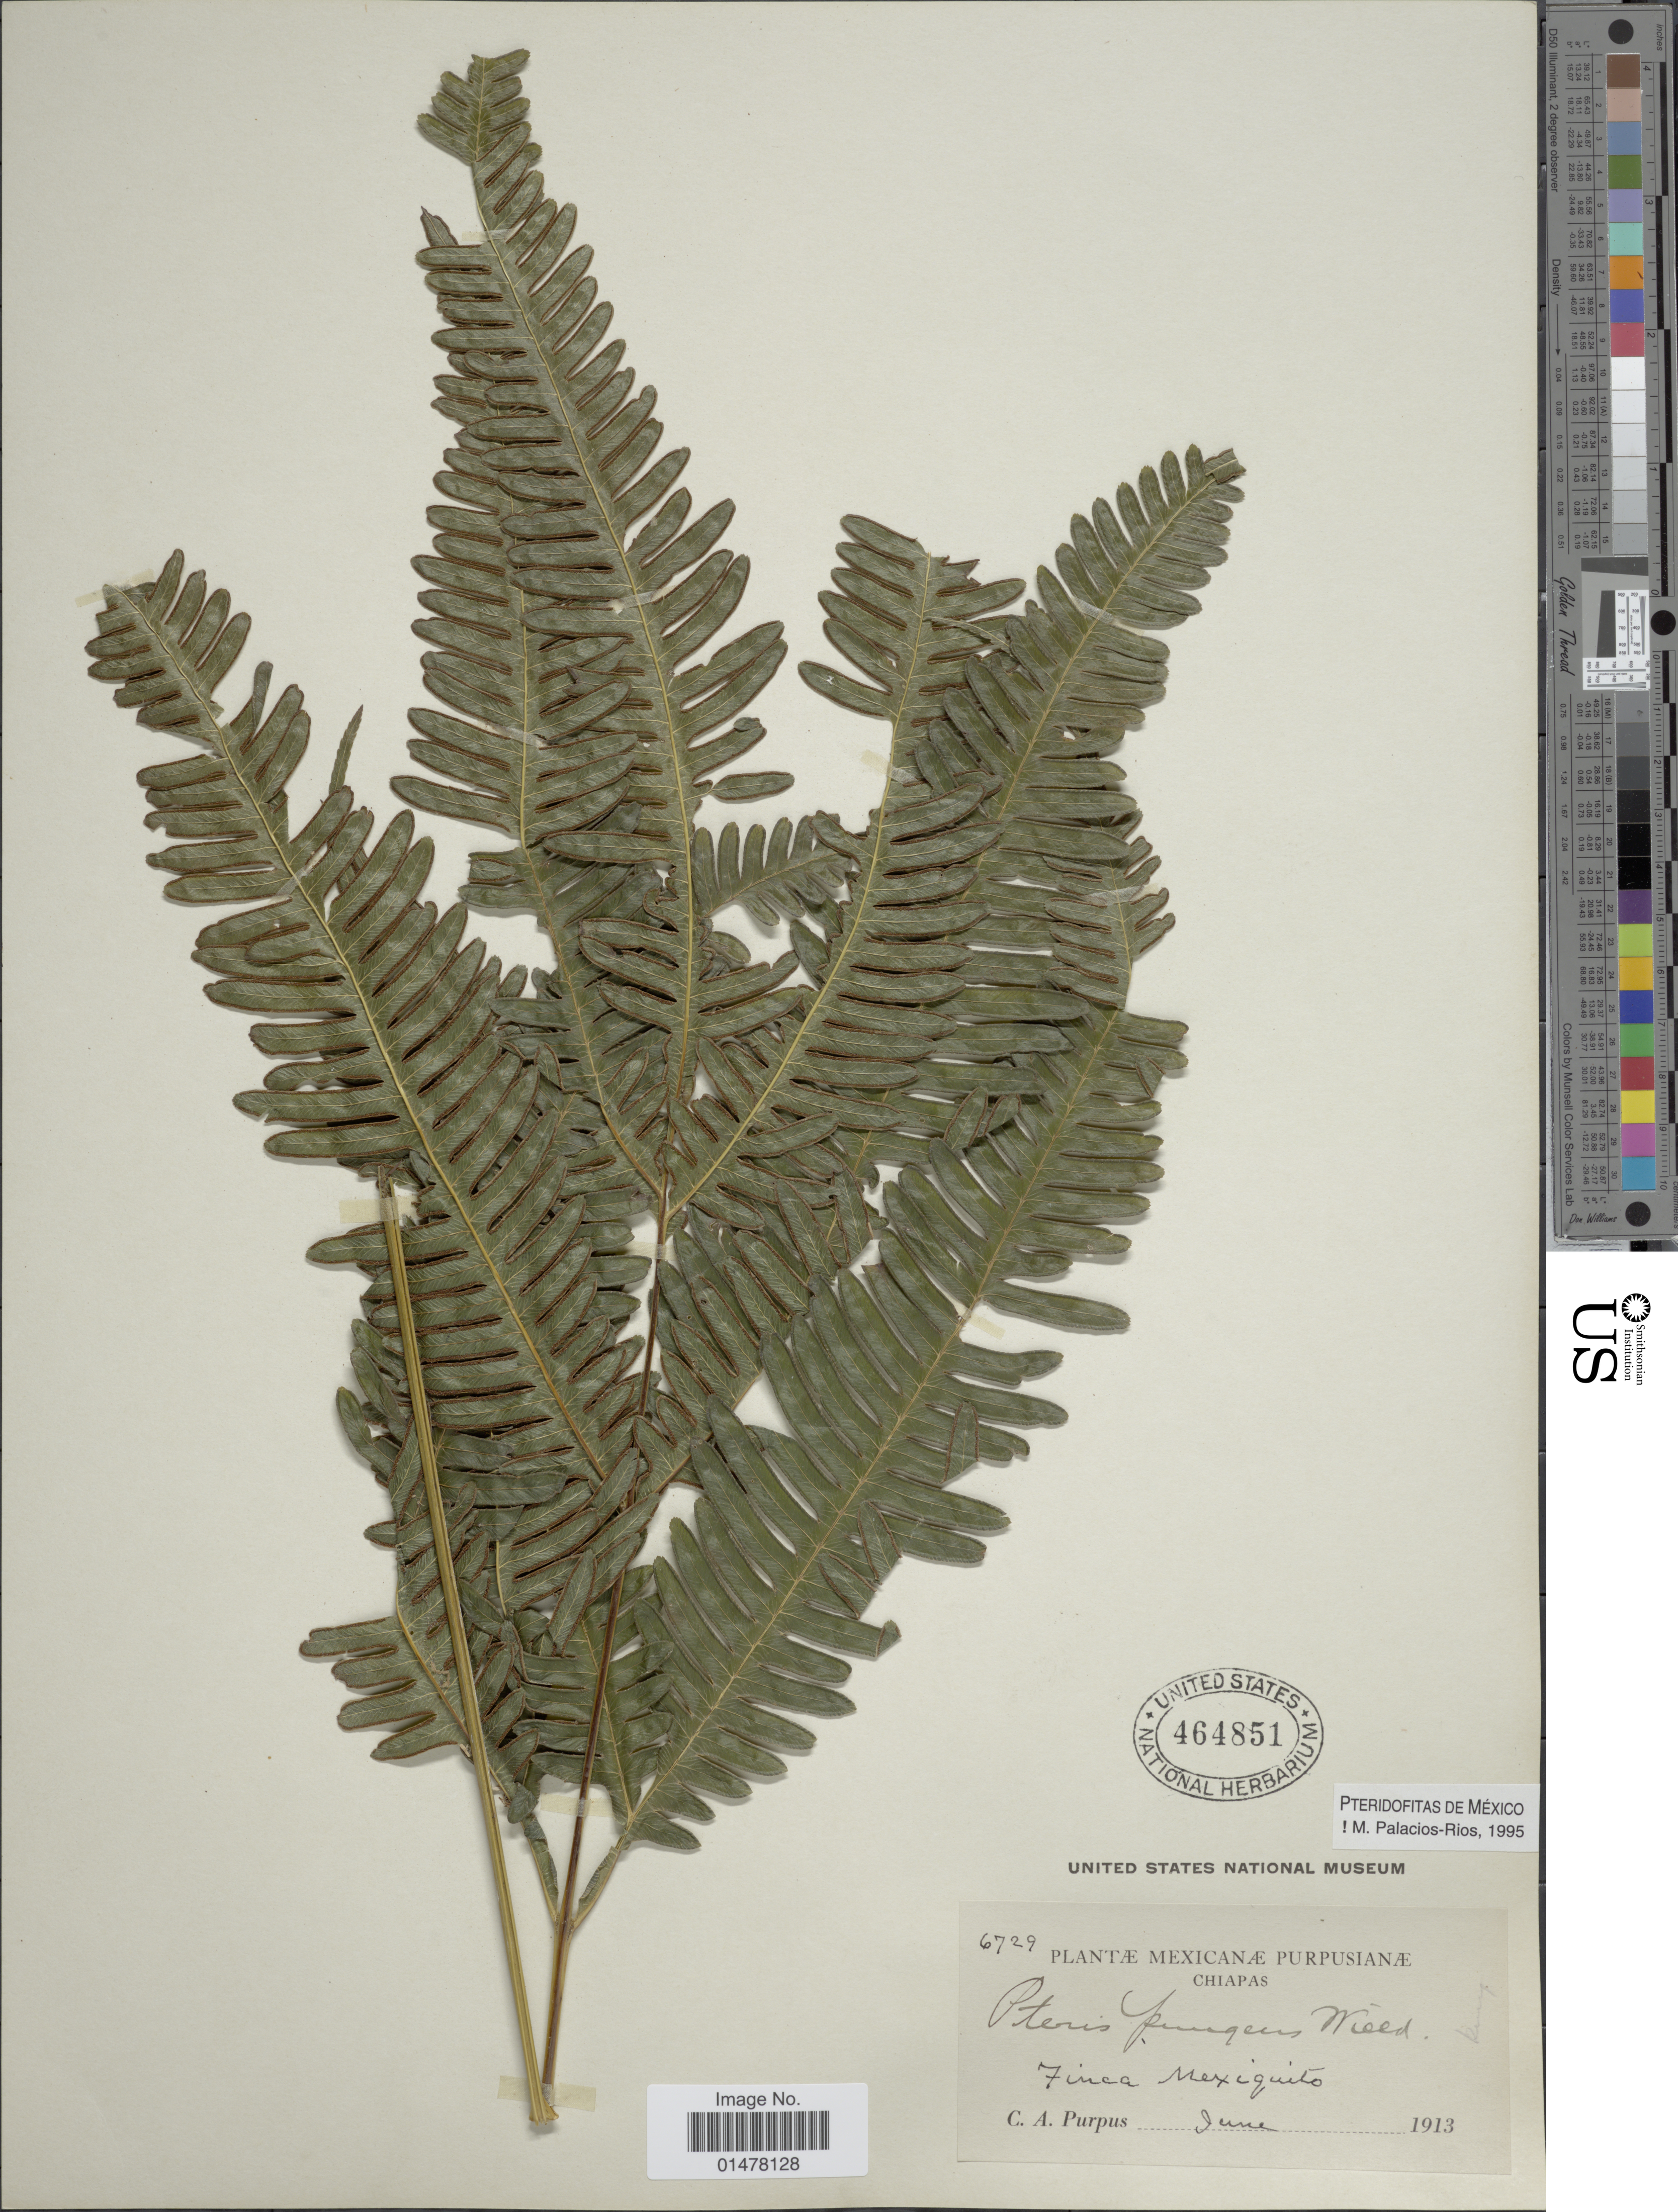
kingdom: Plantae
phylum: Tracheophyta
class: Polypodiopsida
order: Polypodiales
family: Pteridaceae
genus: Pteris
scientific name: Pteris pungens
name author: Willd.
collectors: C. A. Purpus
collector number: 6729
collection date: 1913-06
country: Mexico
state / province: Chiapas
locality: Plantae Mexicanae, Finca Mexiquito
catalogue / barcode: US 464851